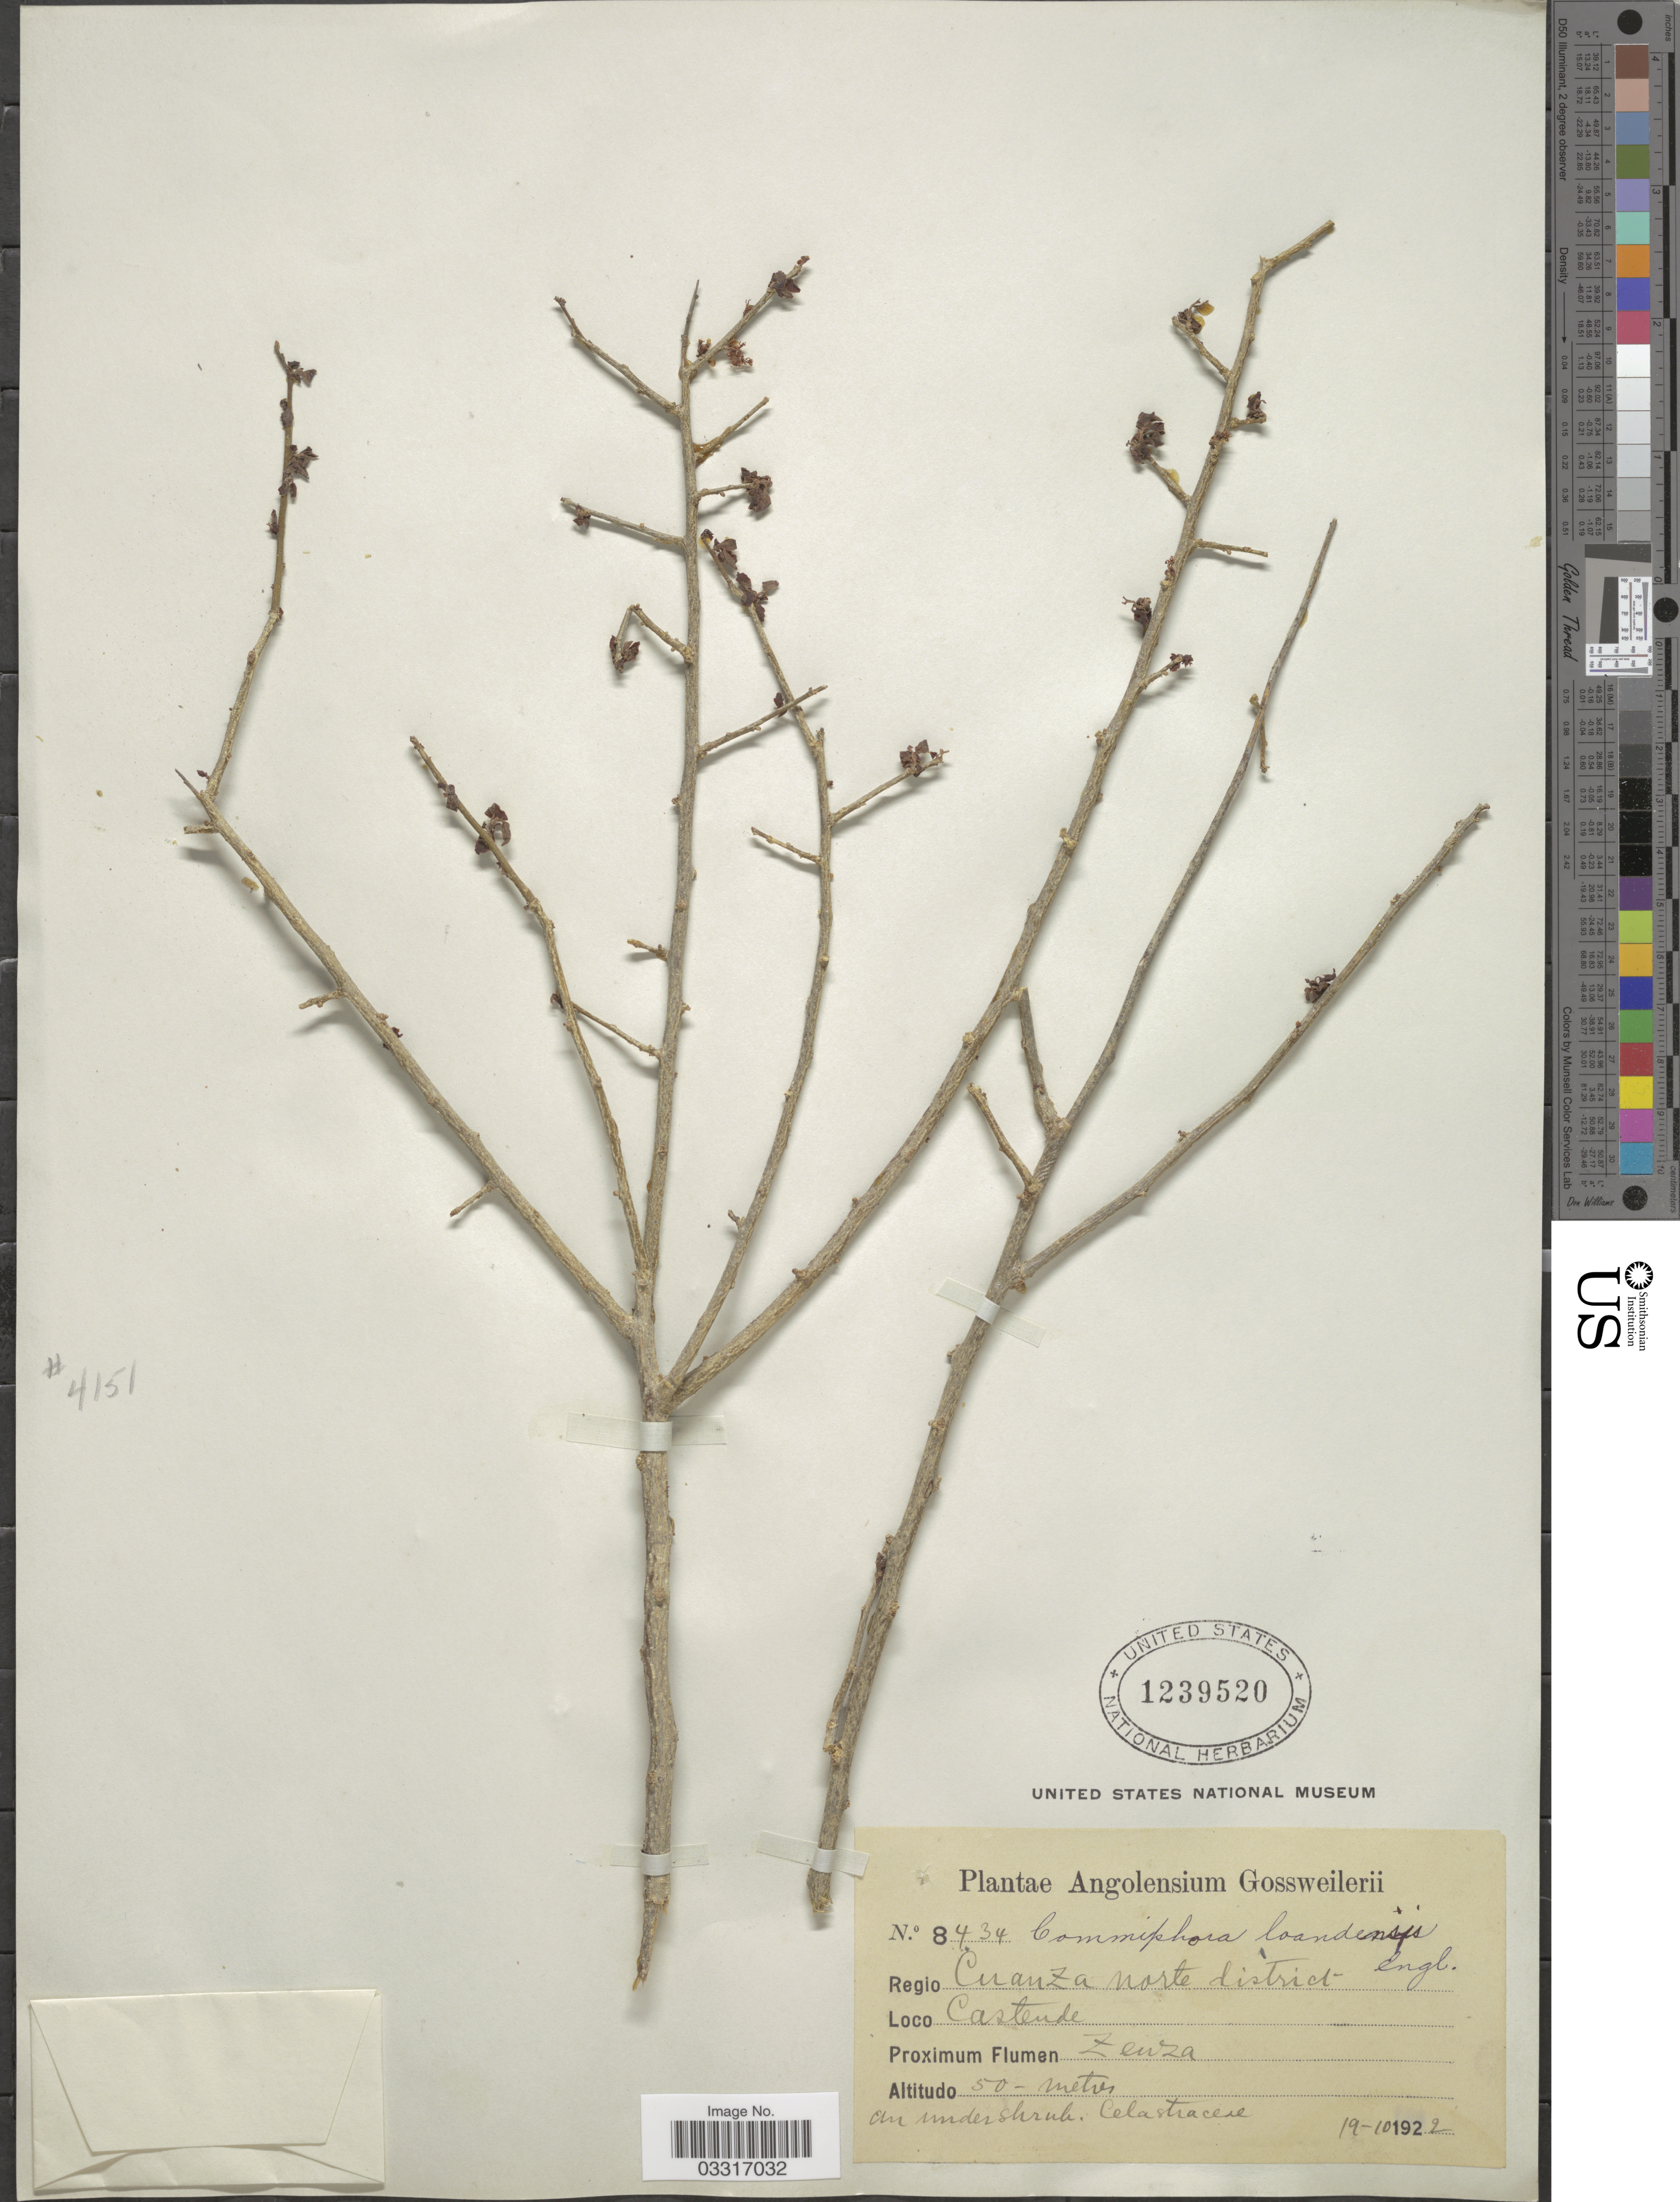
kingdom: Plantae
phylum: Tracheophyta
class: Magnoliopsida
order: Sapindales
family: Burseraceae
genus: Commiphora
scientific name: Commiphora loandensis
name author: Engl.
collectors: -. Gossweiler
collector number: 8434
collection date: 1922-10-19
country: Angola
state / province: Cuanza Norte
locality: Regio Cuanza Norte district. Castende. Proximum Flumen Zenza.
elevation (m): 50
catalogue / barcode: US 1239520